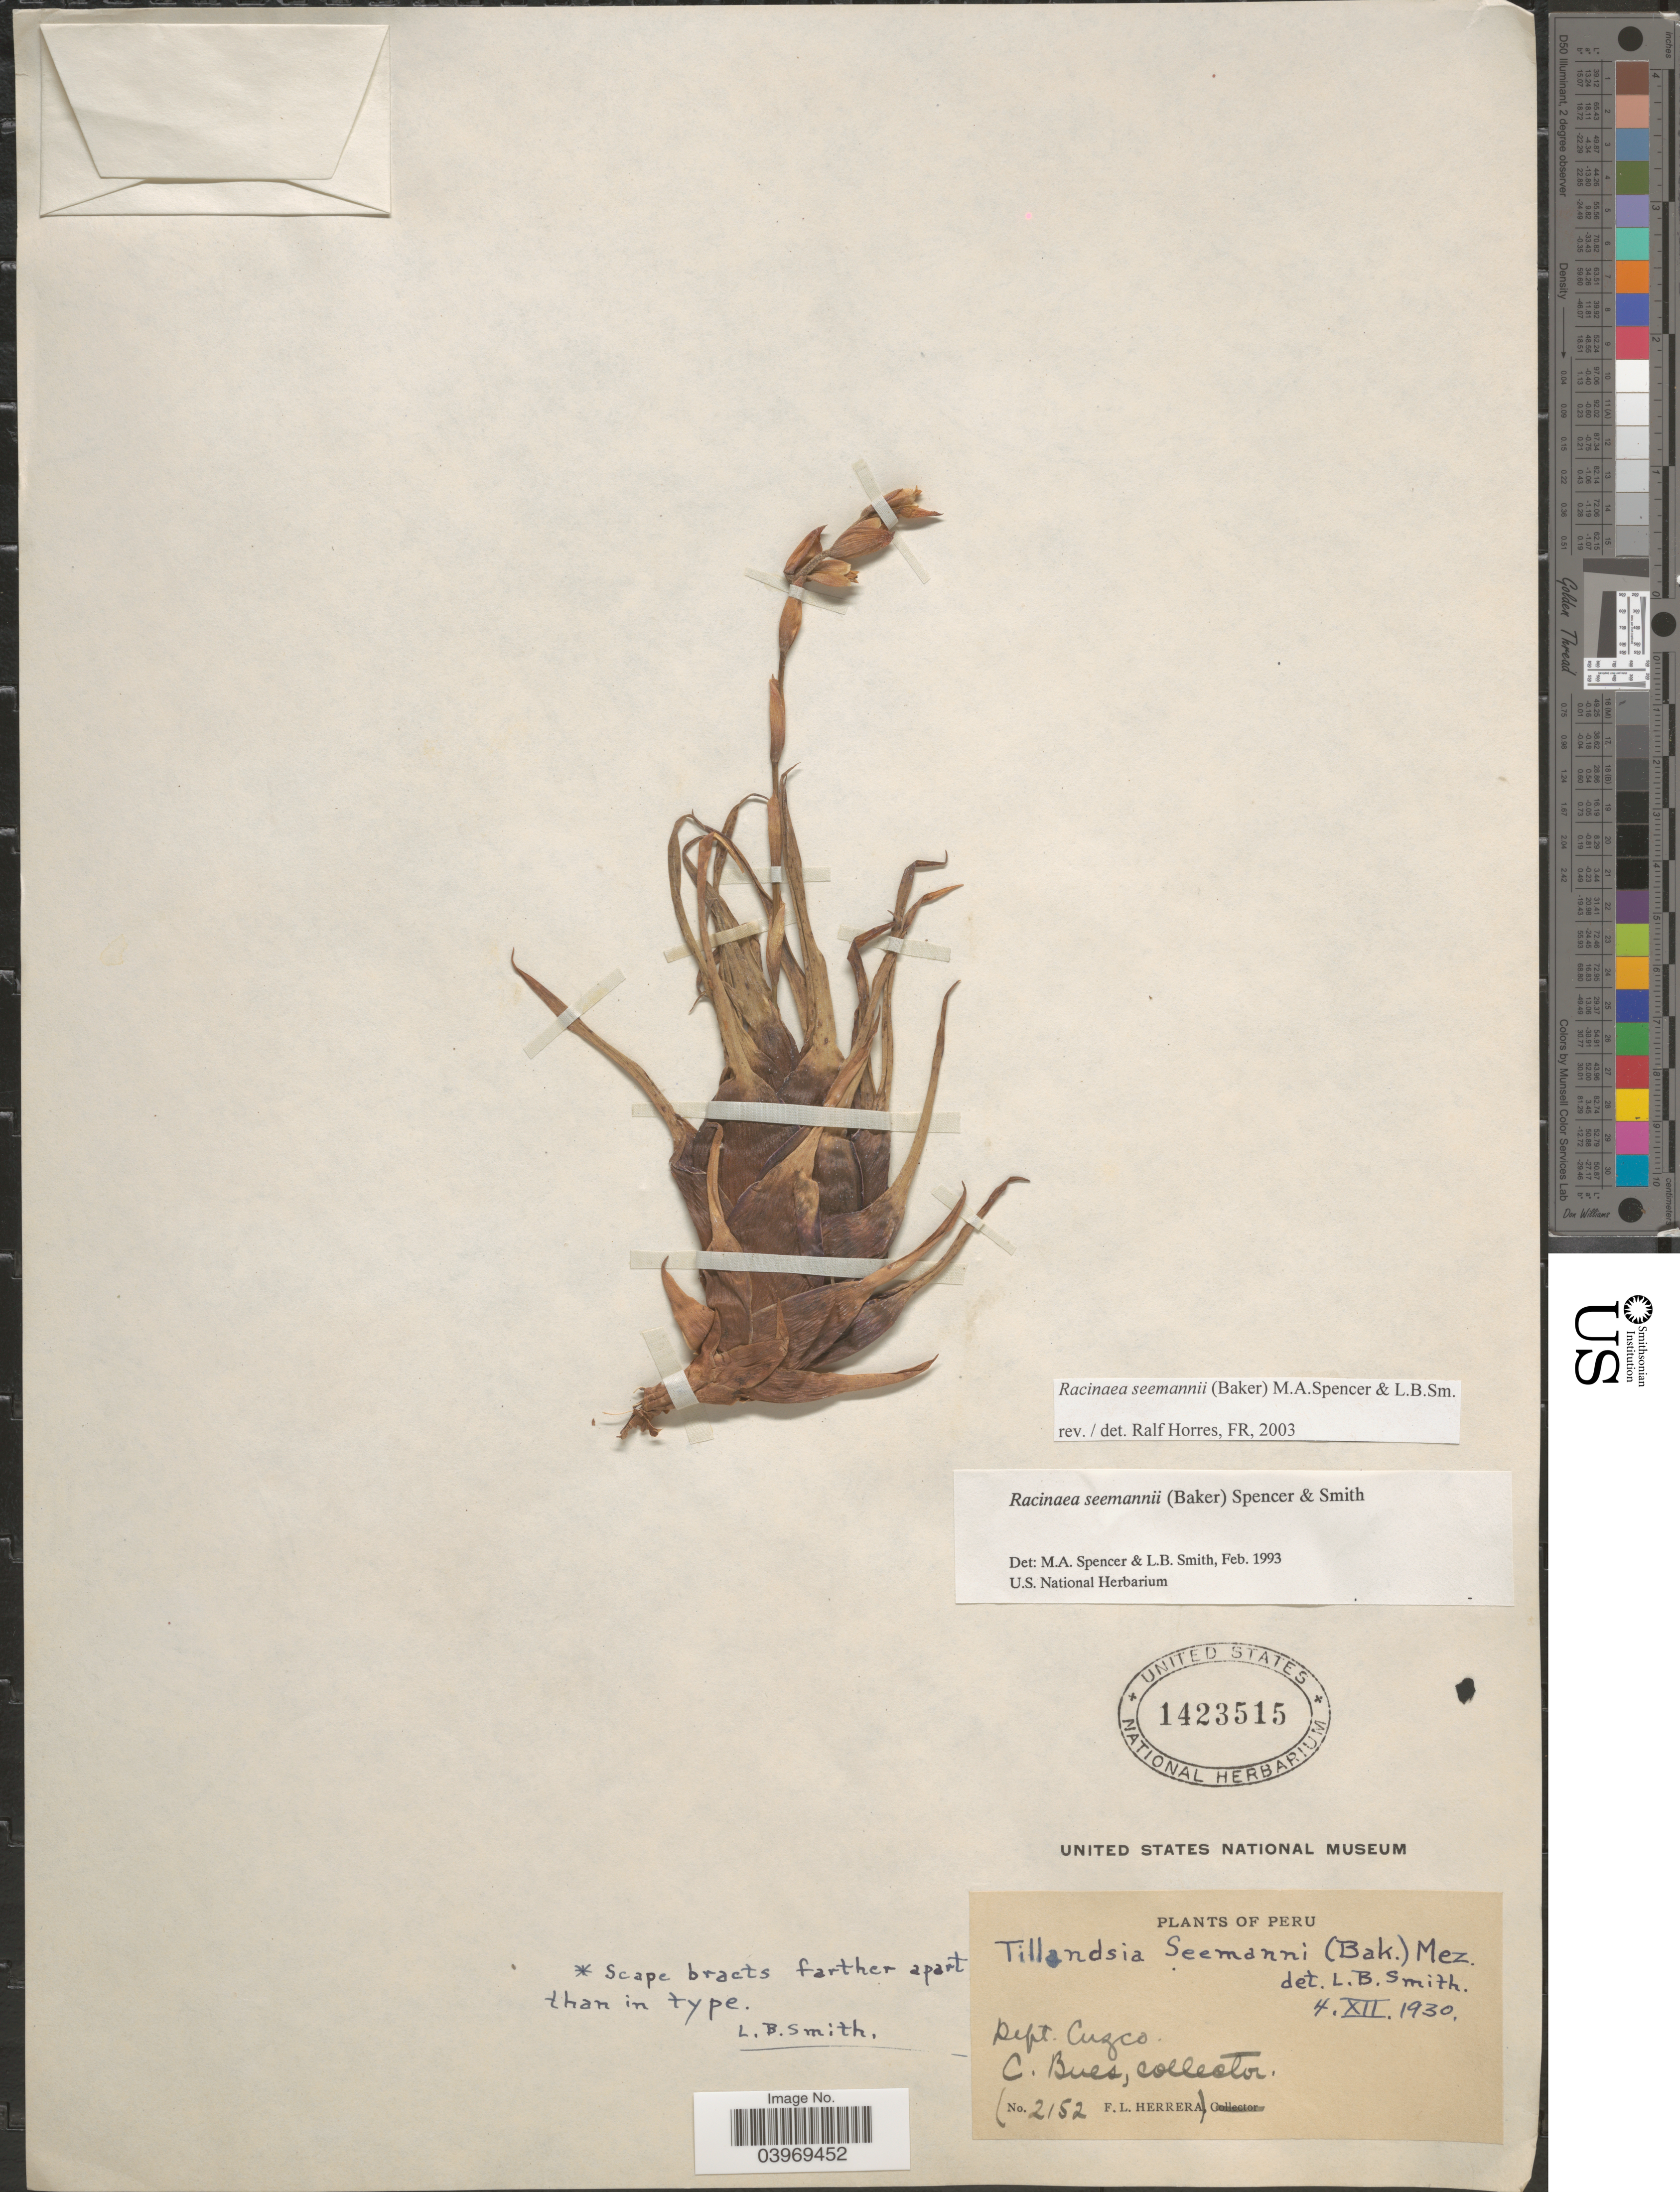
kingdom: Plantae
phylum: Tracheophyta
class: Liliopsida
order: Poales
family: Bromeliaceae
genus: Racinaea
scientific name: Racinaea seemannii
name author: (Baker) M.A. Spencer & L.B. Sm.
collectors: C. Bues & F. L. Herrera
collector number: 2152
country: Peru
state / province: Cusco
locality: Dept. Cuzco.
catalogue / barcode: US 1423515